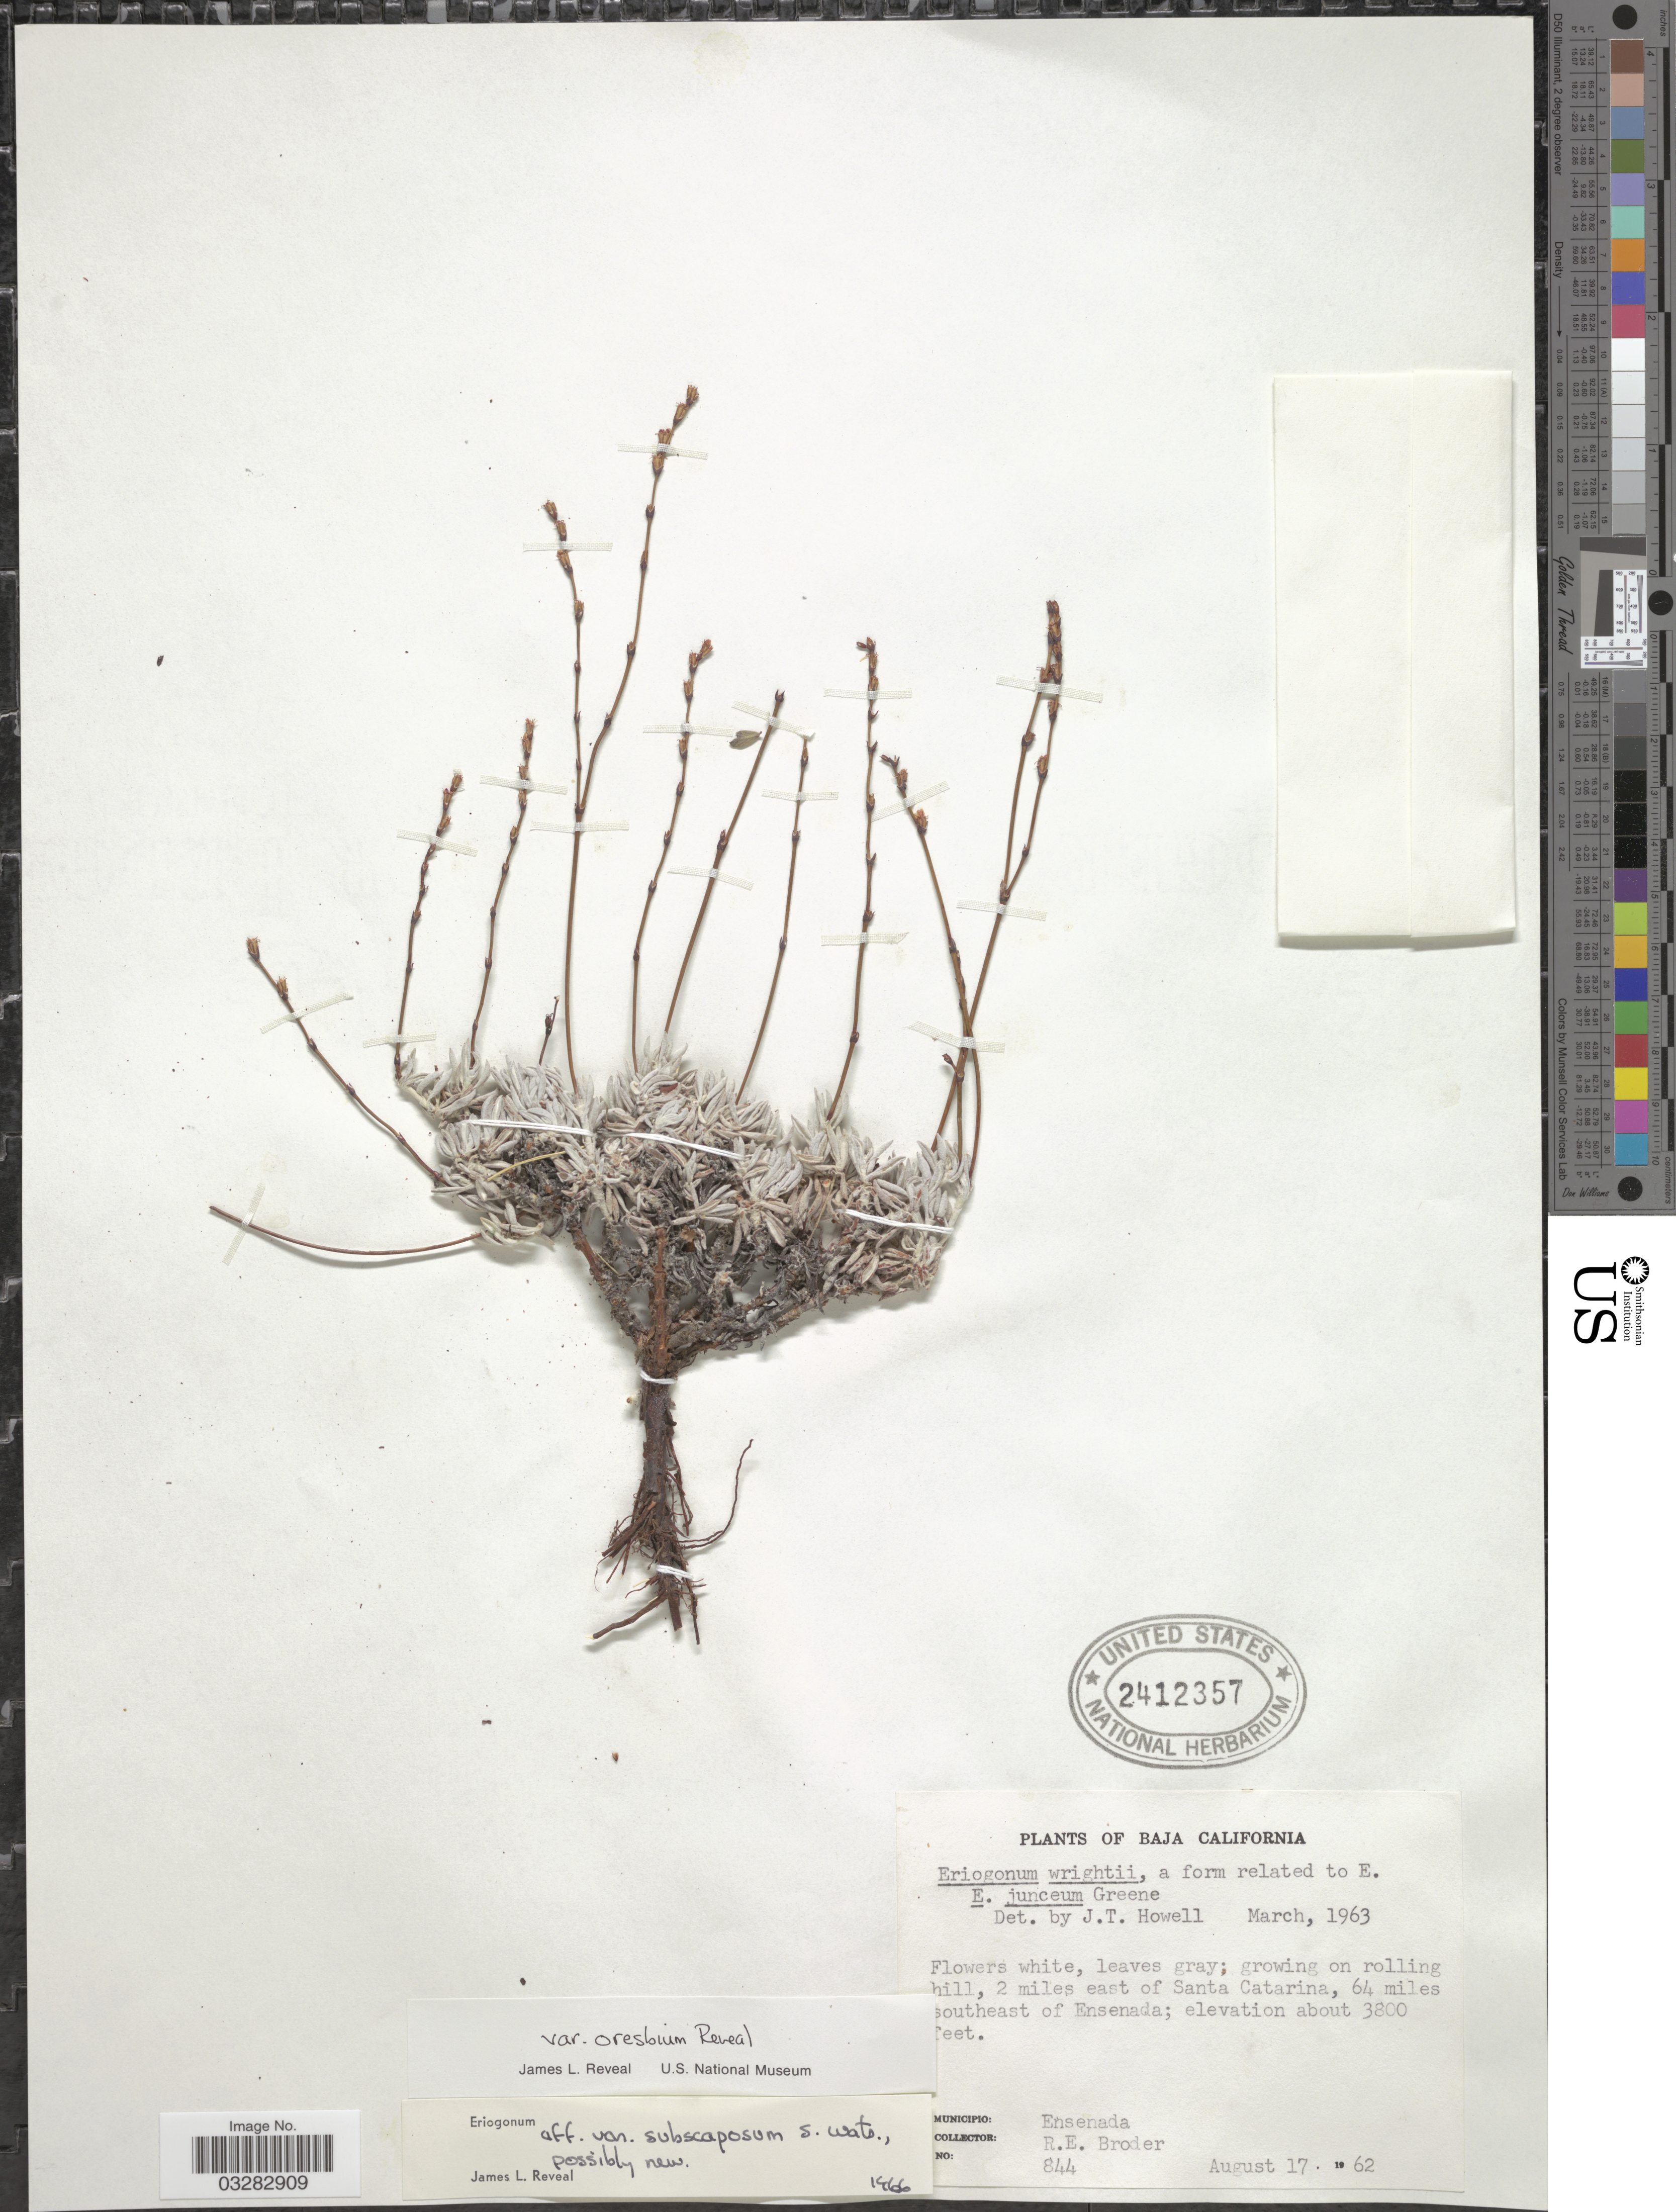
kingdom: Plantae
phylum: Tracheophyta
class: Magnoliopsida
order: Caryophyllales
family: Polygonaceae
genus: Eriogonum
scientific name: Eriogonum wrightii var. oresbium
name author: Reveal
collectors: R. Broder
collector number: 844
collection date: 1962-08-17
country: Mexico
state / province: Baja California Norte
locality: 2 miles east of Santa Catarina, 64 miles southeast of Ensenada. Municipio: Ensenada.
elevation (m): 1158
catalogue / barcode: US 2412357